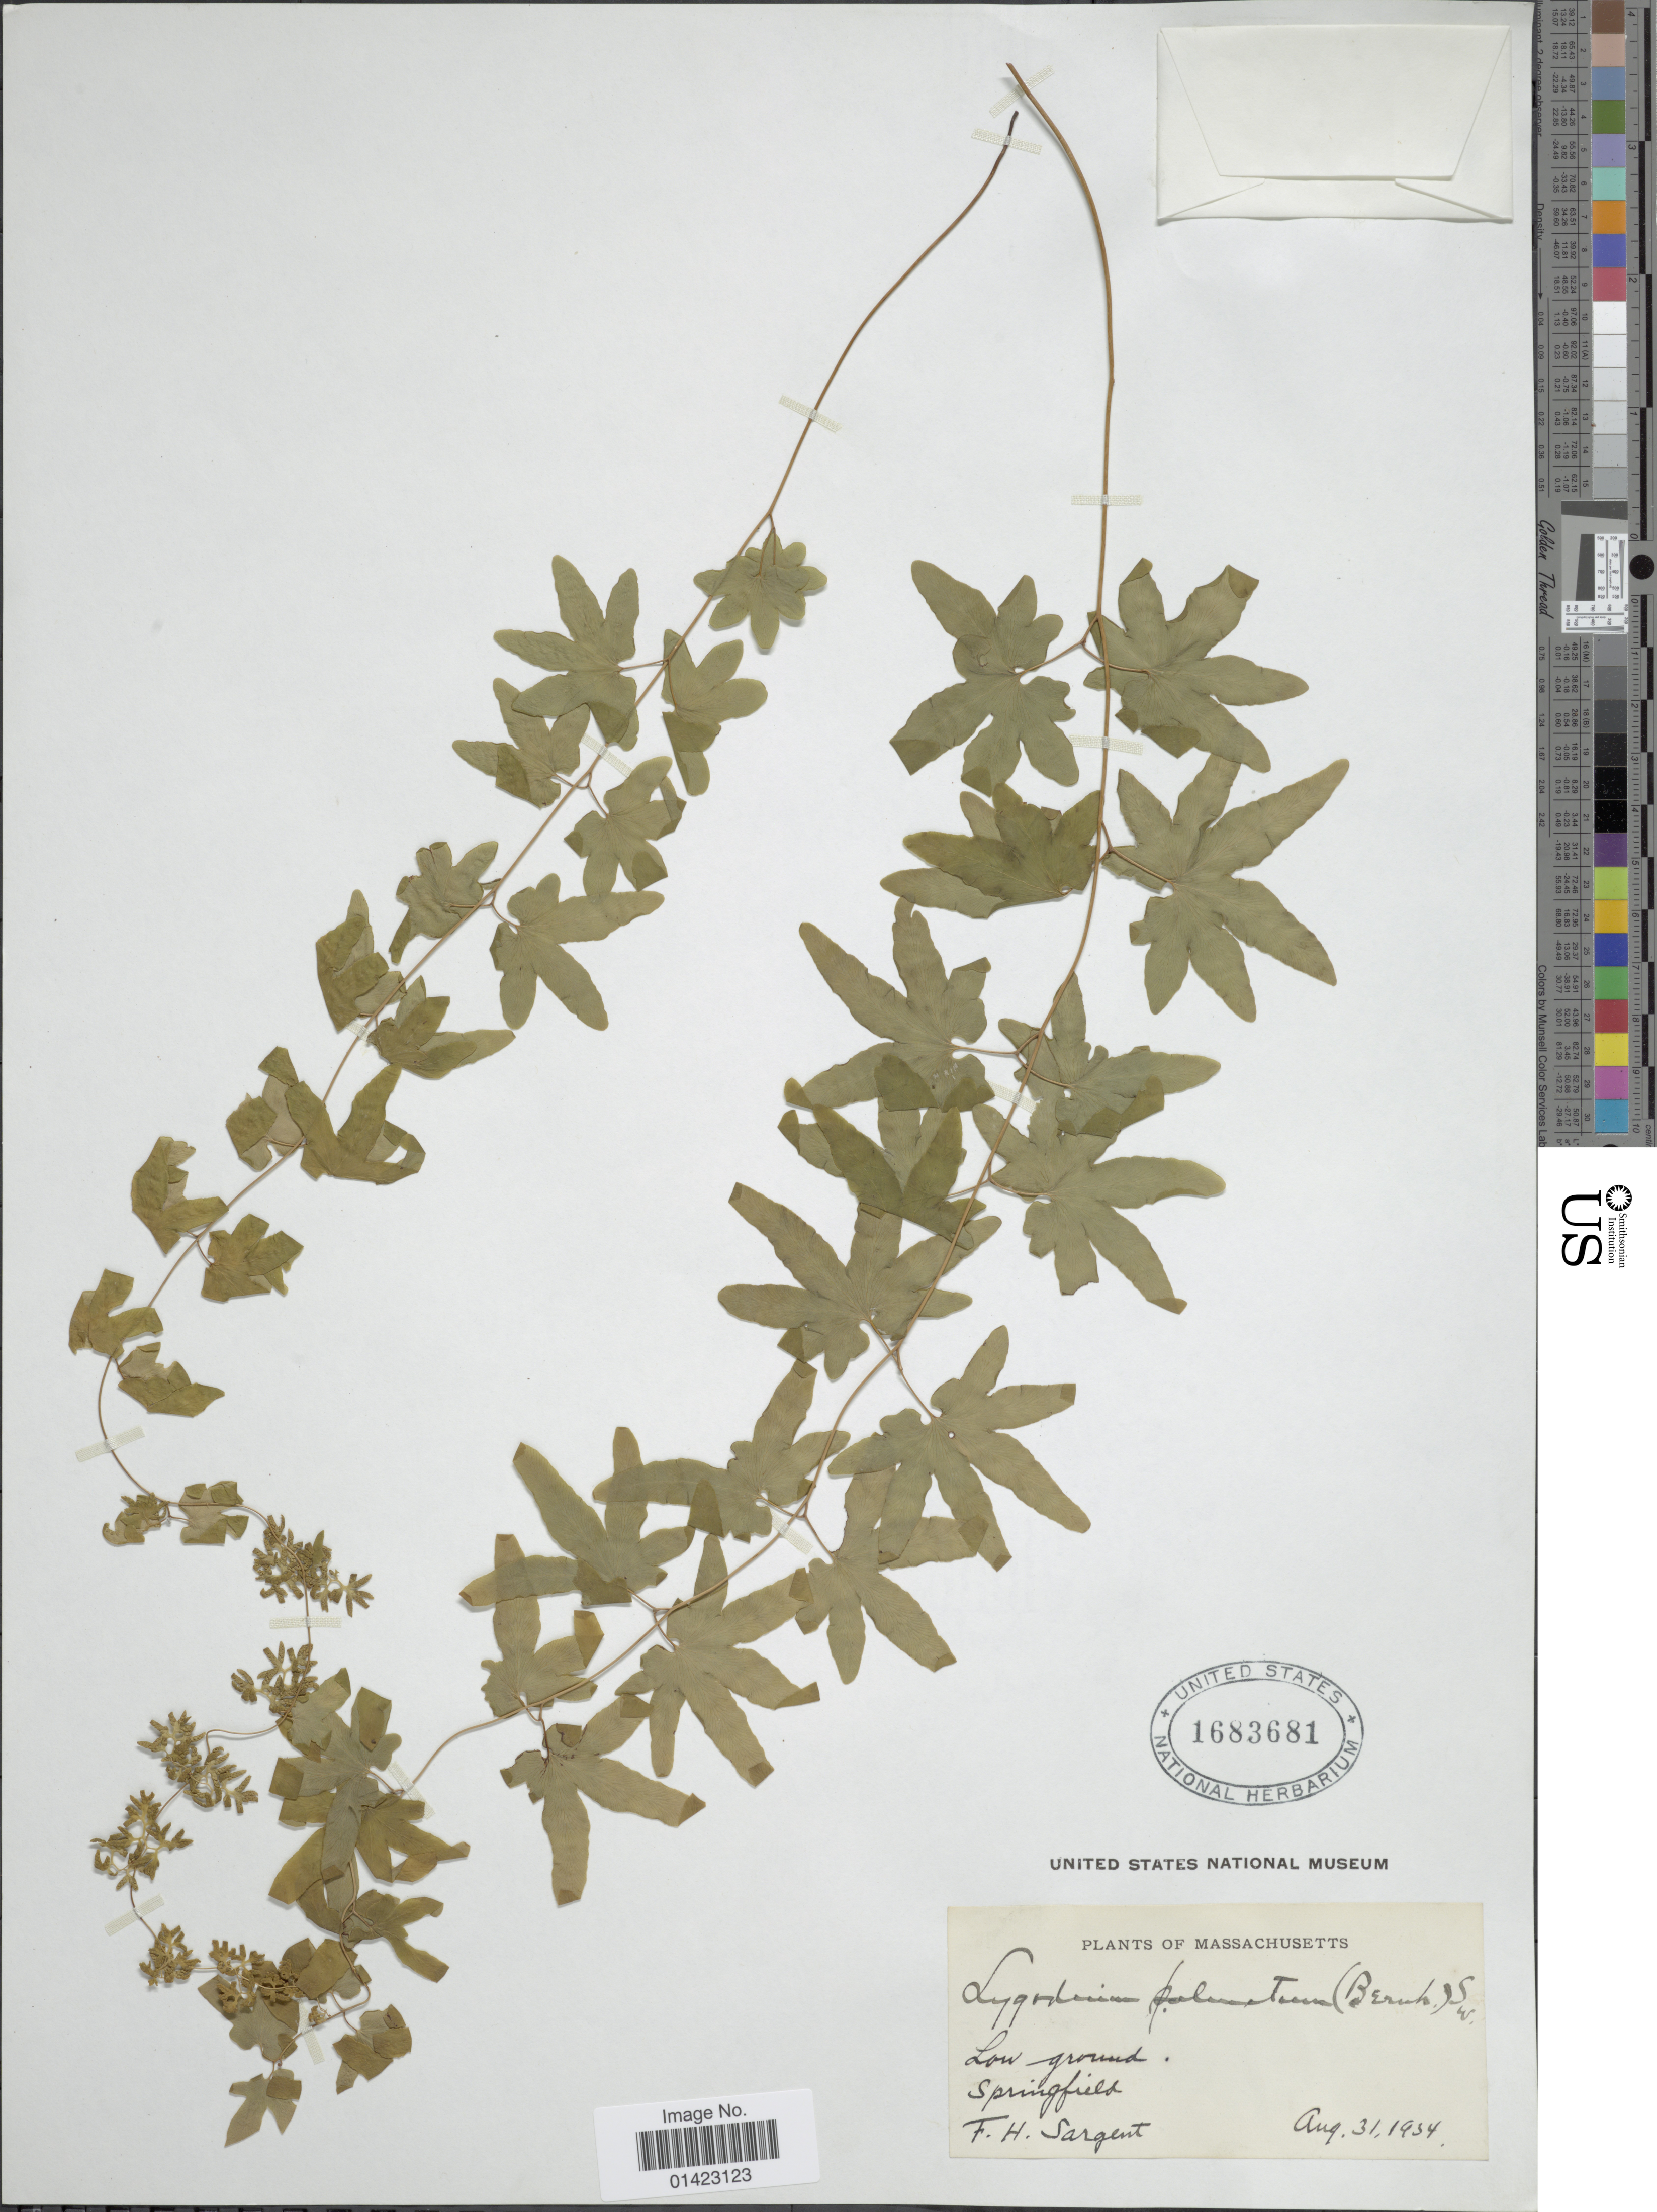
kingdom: Plantae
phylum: Tracheophyta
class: Polypodiopsida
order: Schizaeales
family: Lygodiaceae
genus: Lygodium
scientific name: Lygodium palmatum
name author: (Bernh.) Sw.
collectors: F. H. Sargent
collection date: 1934-08-31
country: United States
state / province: Massachusetts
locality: Low ground, Springfield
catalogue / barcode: US 1683681